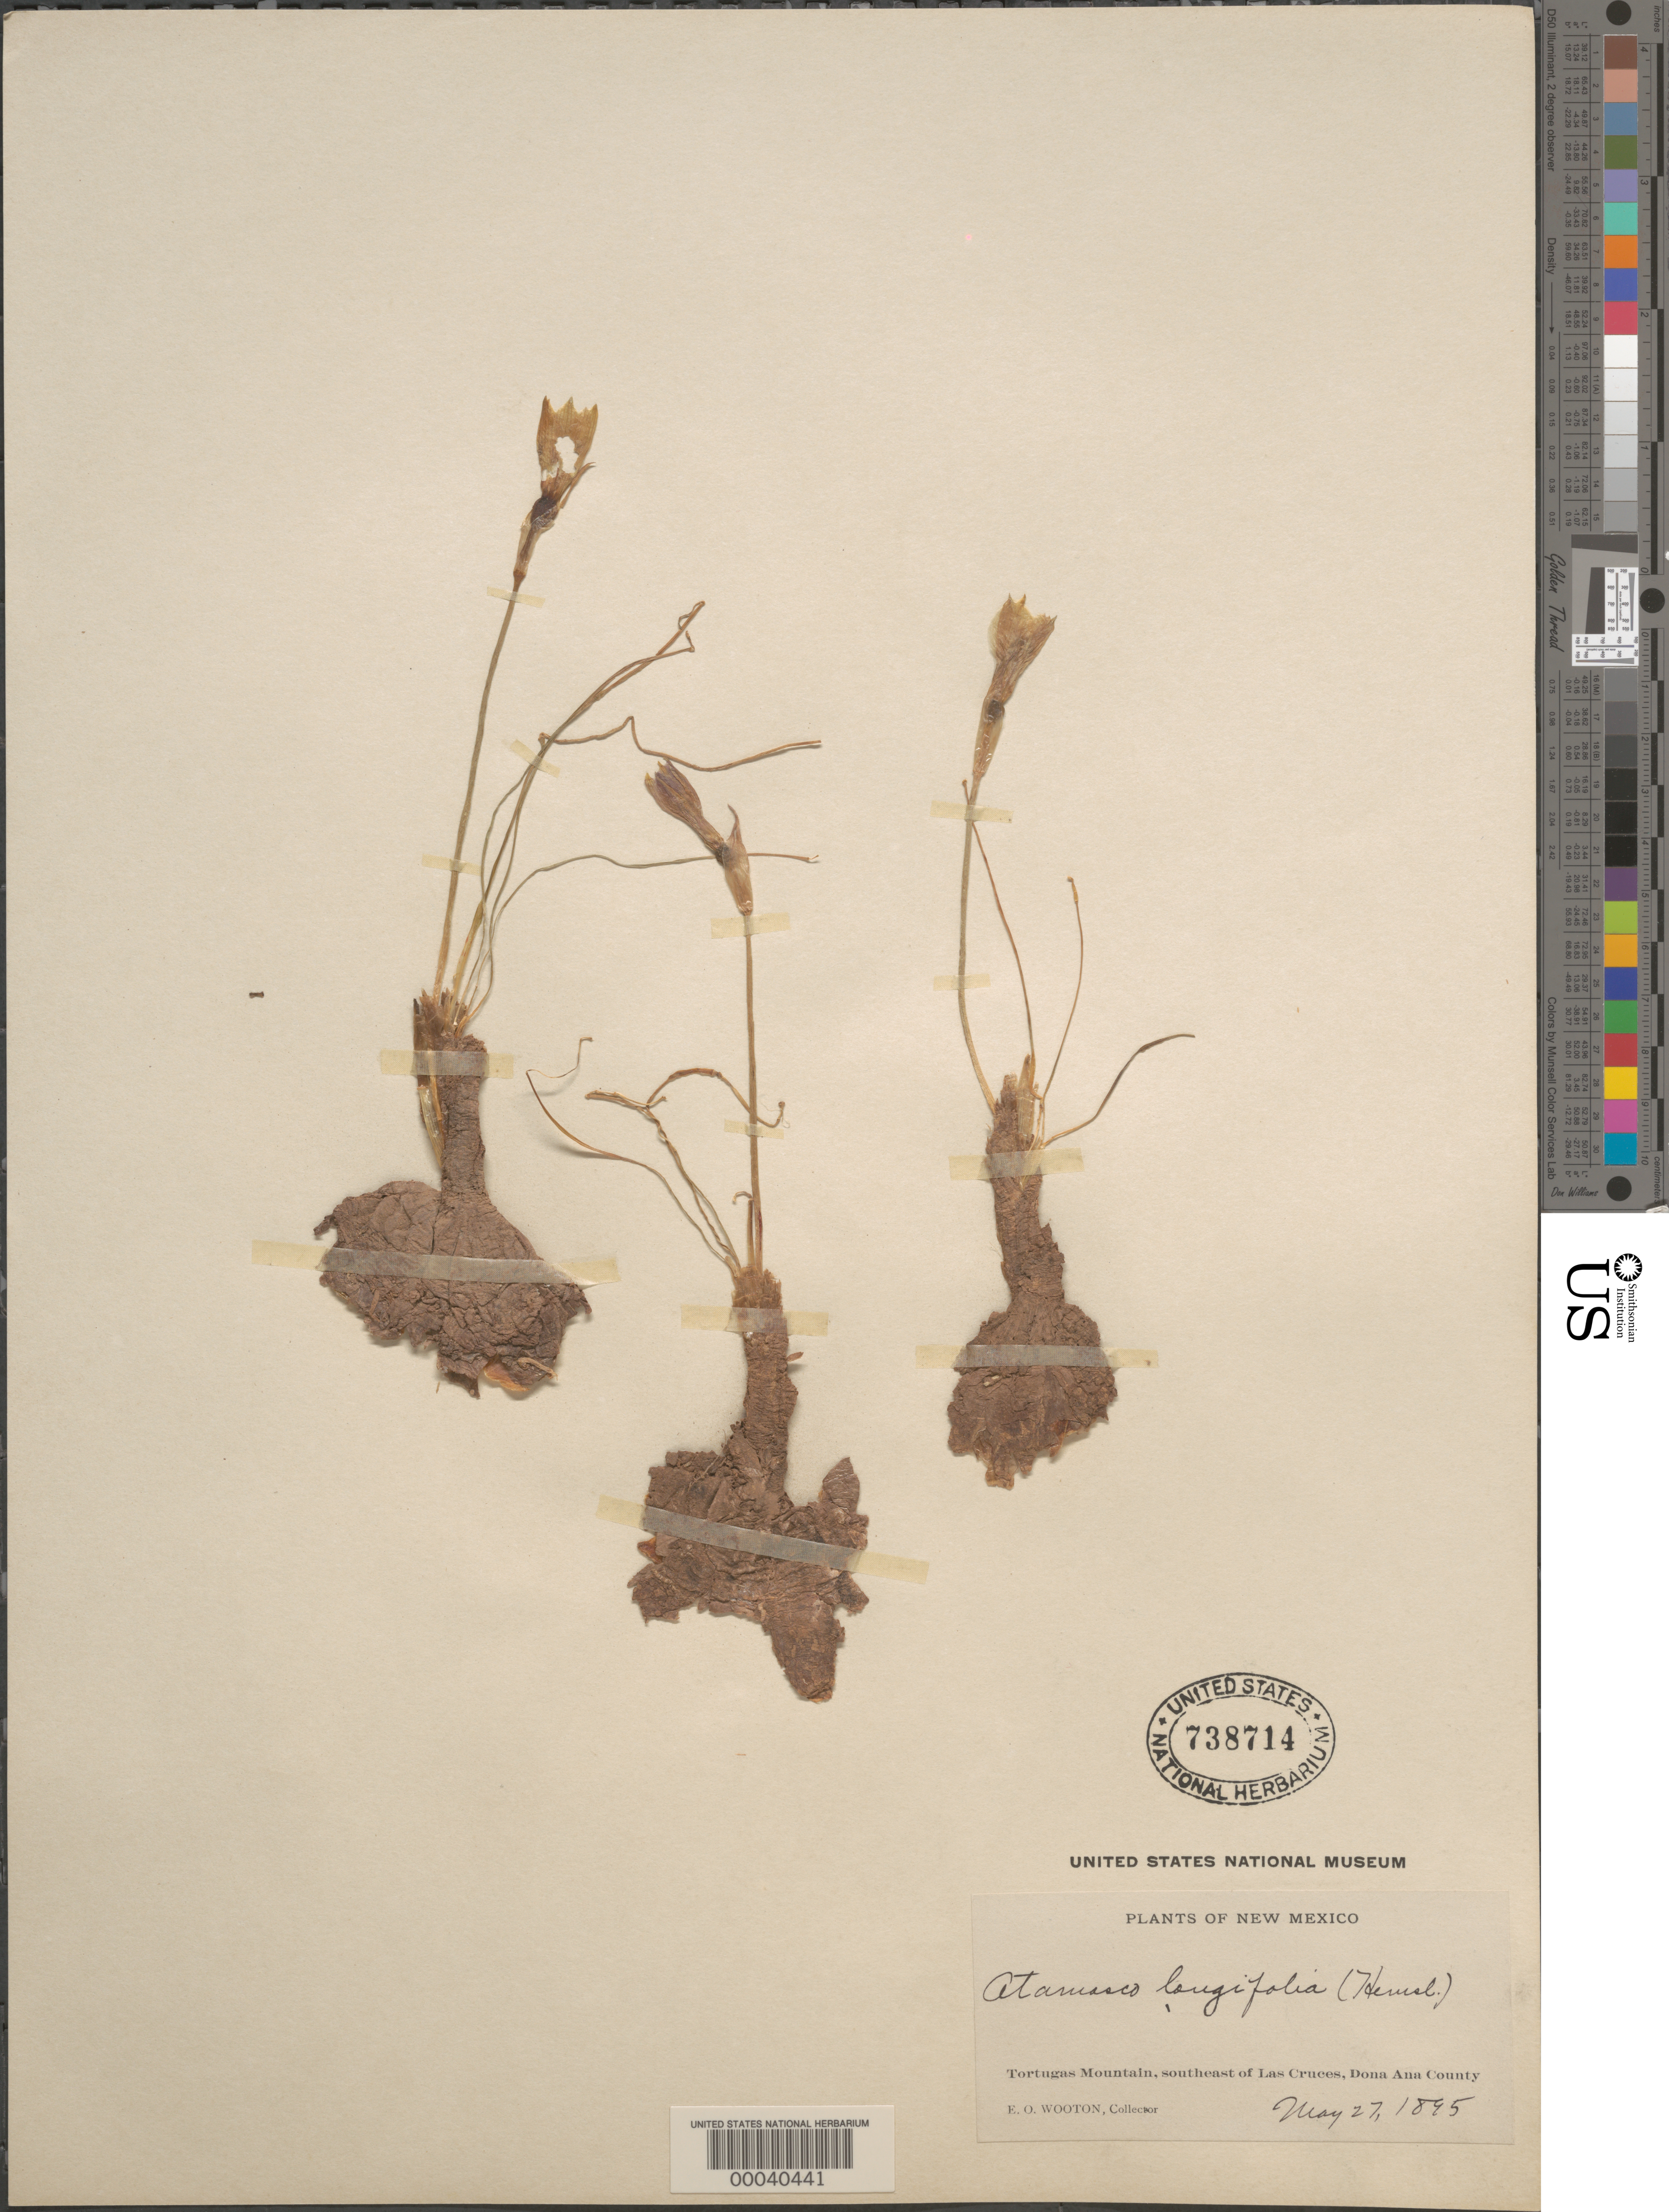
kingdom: Plantae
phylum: Tracheophyta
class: Liliopsida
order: Asparagales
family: Amaryllidaceae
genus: Zephyranthes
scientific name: Zephyranthes longifolia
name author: Hemsl.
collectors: E. O. Wooton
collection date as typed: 27 May 1895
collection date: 1895-05-27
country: United States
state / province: New Mexico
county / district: Dona Ana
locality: Se of las cruces, tortugas mt.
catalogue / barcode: US 738714